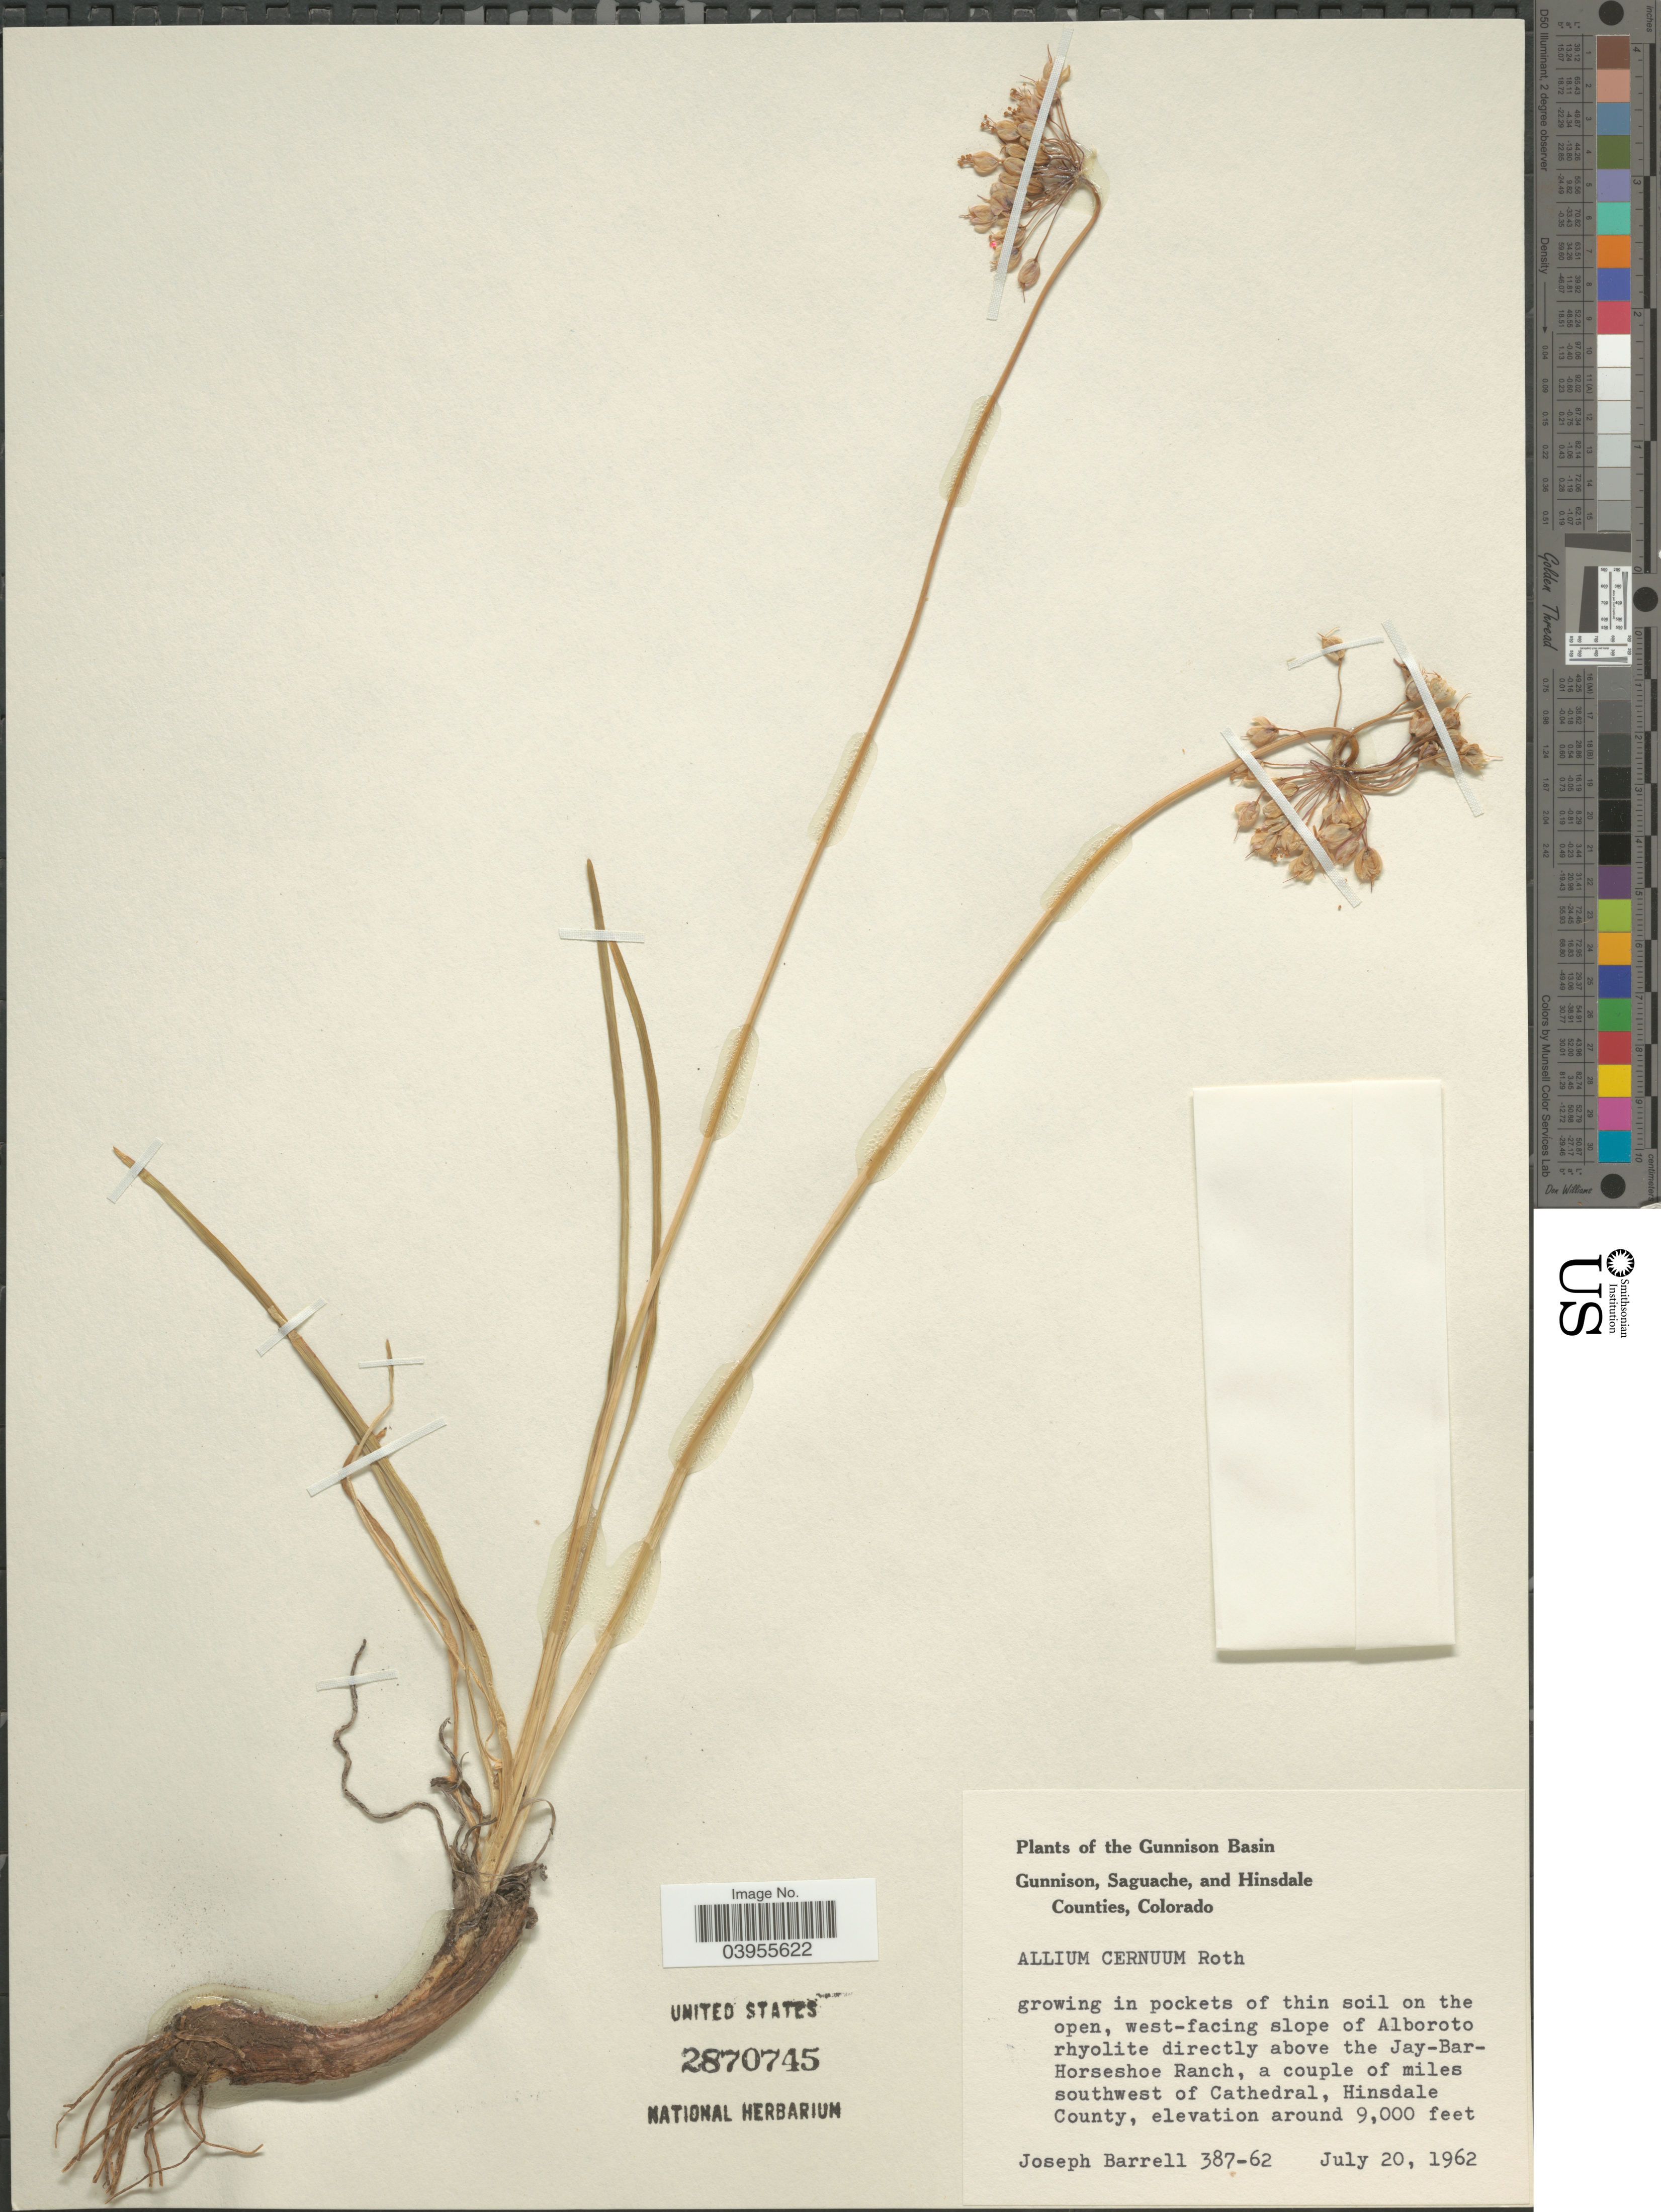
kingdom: Plantae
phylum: Tracheophyta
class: Liliopsida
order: Asparagales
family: Amaryllidaceae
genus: Allium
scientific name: Allium cernuum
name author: Roth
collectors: J. Barrell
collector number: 387-62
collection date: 1962-07-20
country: United States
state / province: Colorado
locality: The Gunnison Basin. On the open, west-facing slope of Alboroto rhyolite directly above the Jay-Bar-Horseshoe Ranch, a couple of miles southwest of Cathedral, Hinsdale County.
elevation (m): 2743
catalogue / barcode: US 2870745